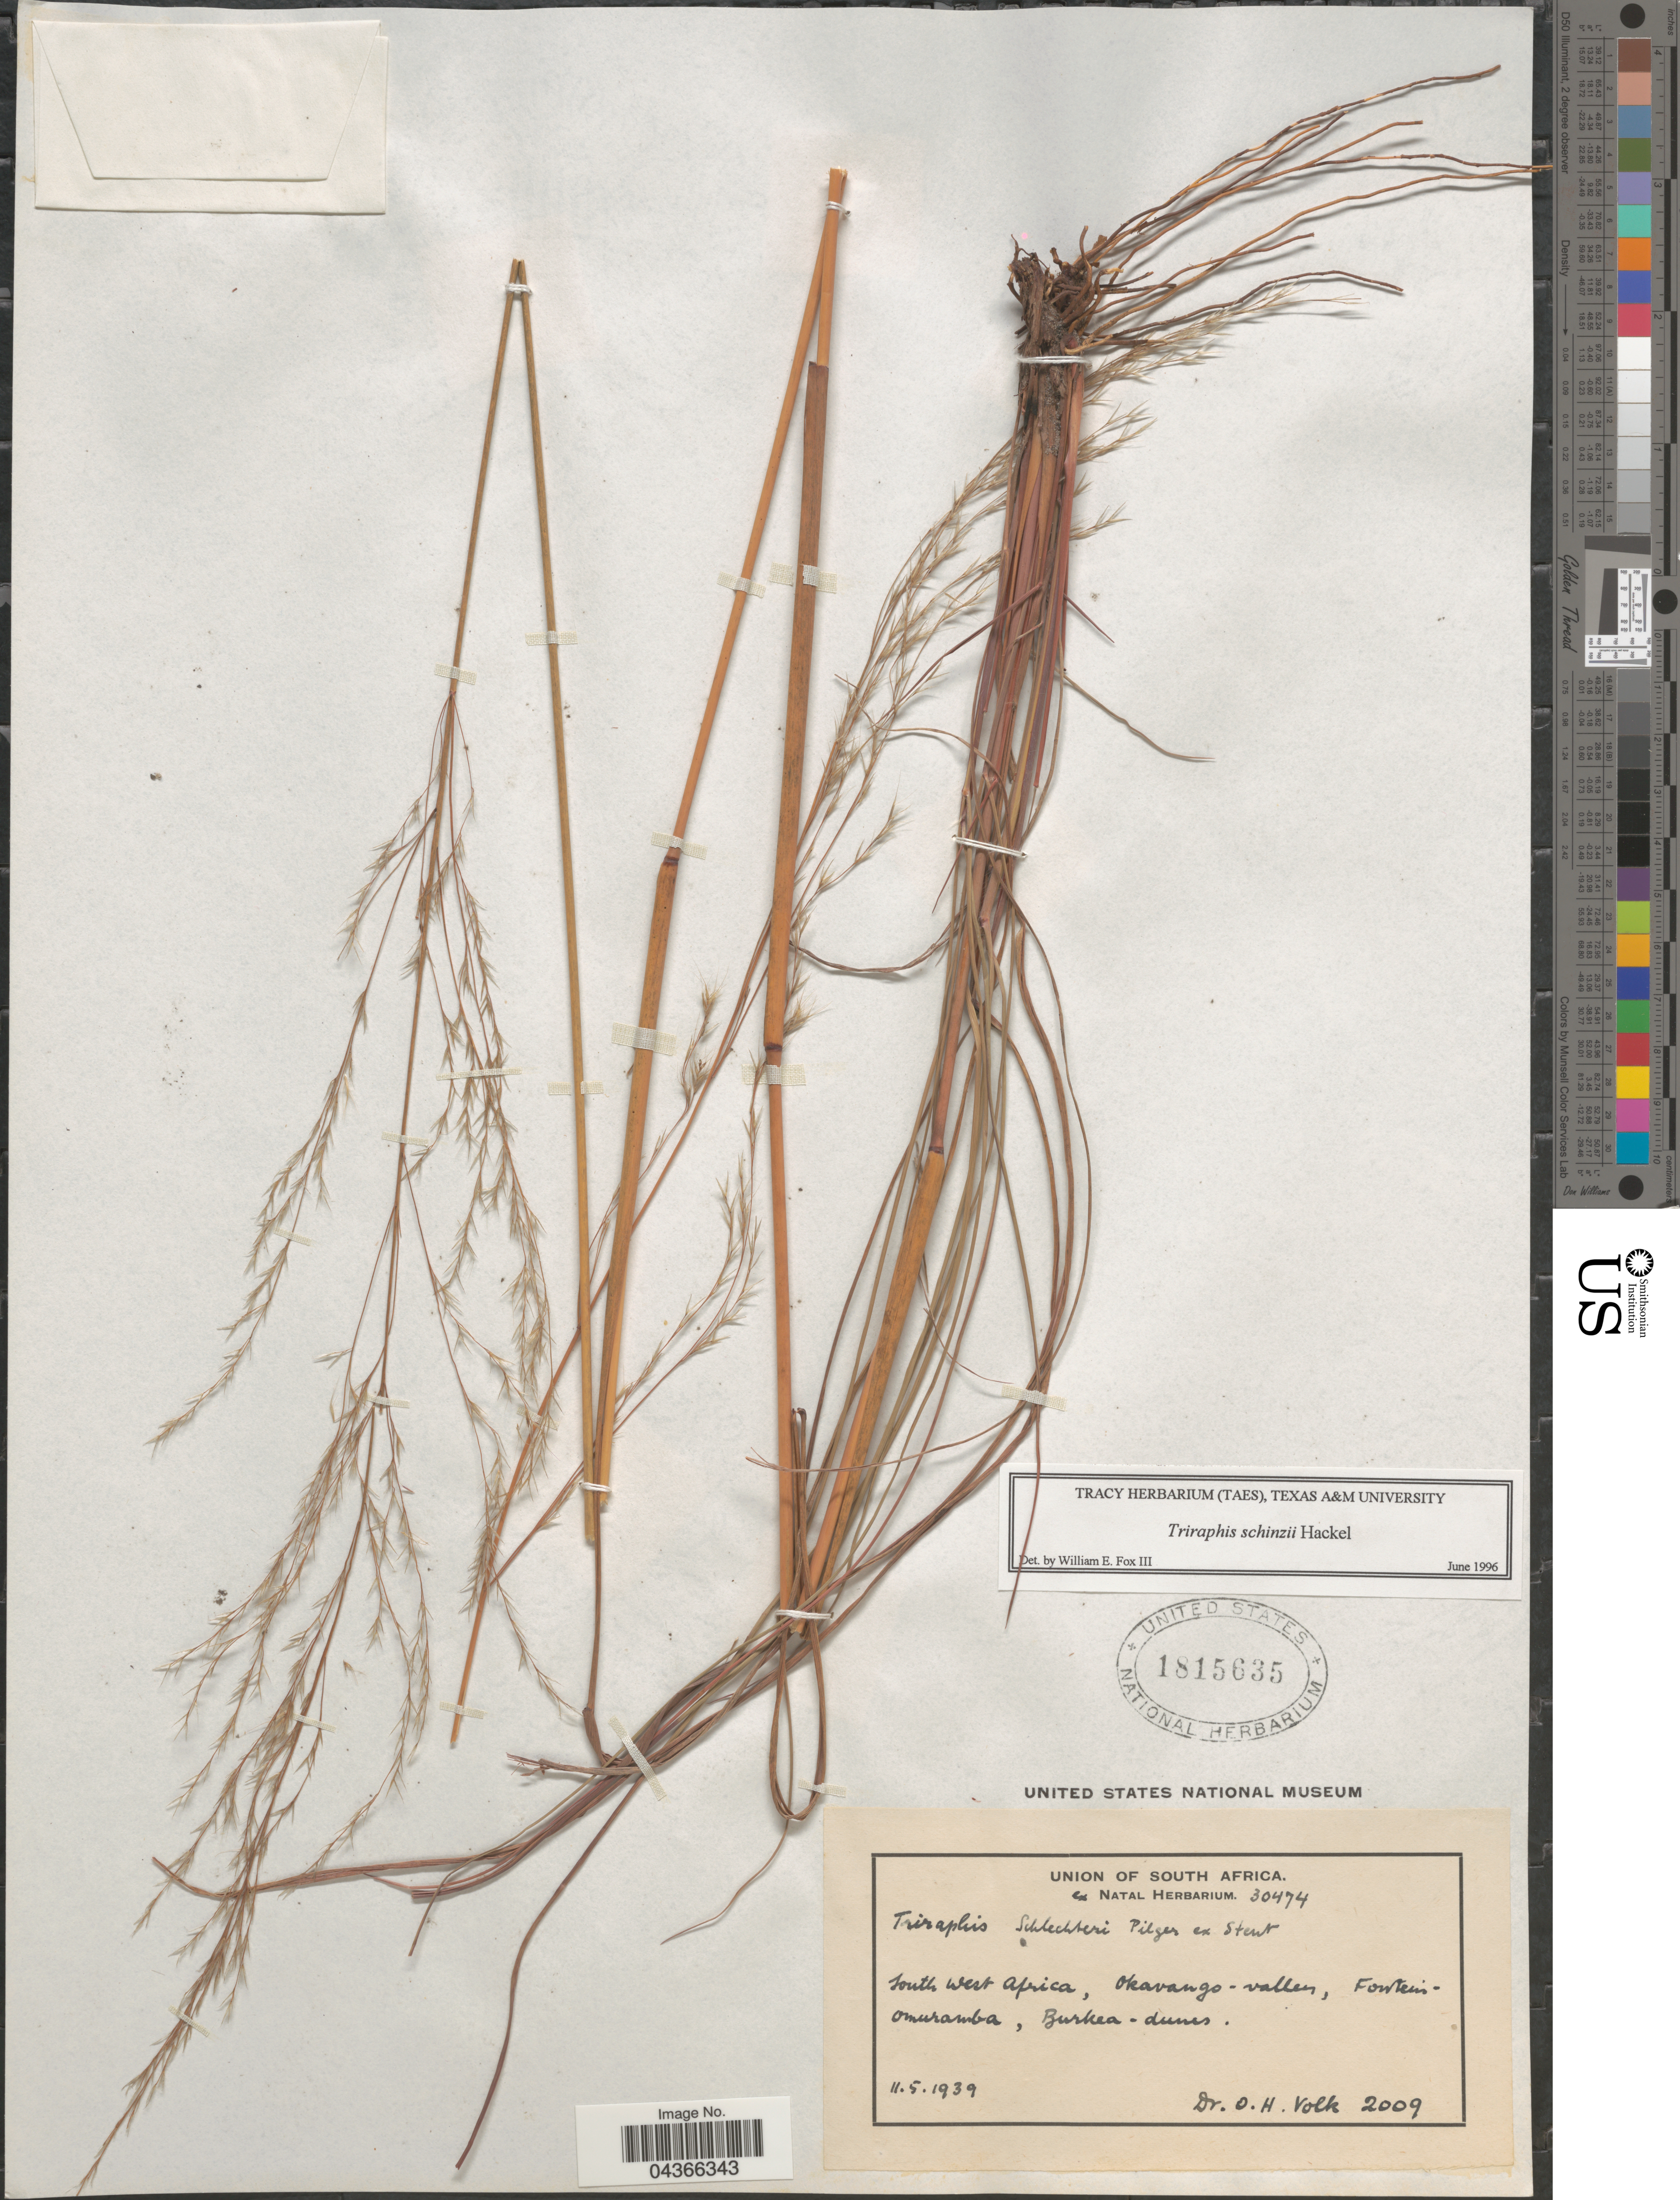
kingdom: Plantae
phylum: Tracheophyta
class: Liliopsida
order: Poales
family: Poaceae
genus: Triraphis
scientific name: Triraphis schinzii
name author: Hack.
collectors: O. Volk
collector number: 2009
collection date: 1939-05-11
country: Namibia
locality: Union of South Africa. South West Africa, Okavango-vallen, Fontein-Omuramba, Burkea-dunes.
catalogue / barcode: US 1815635